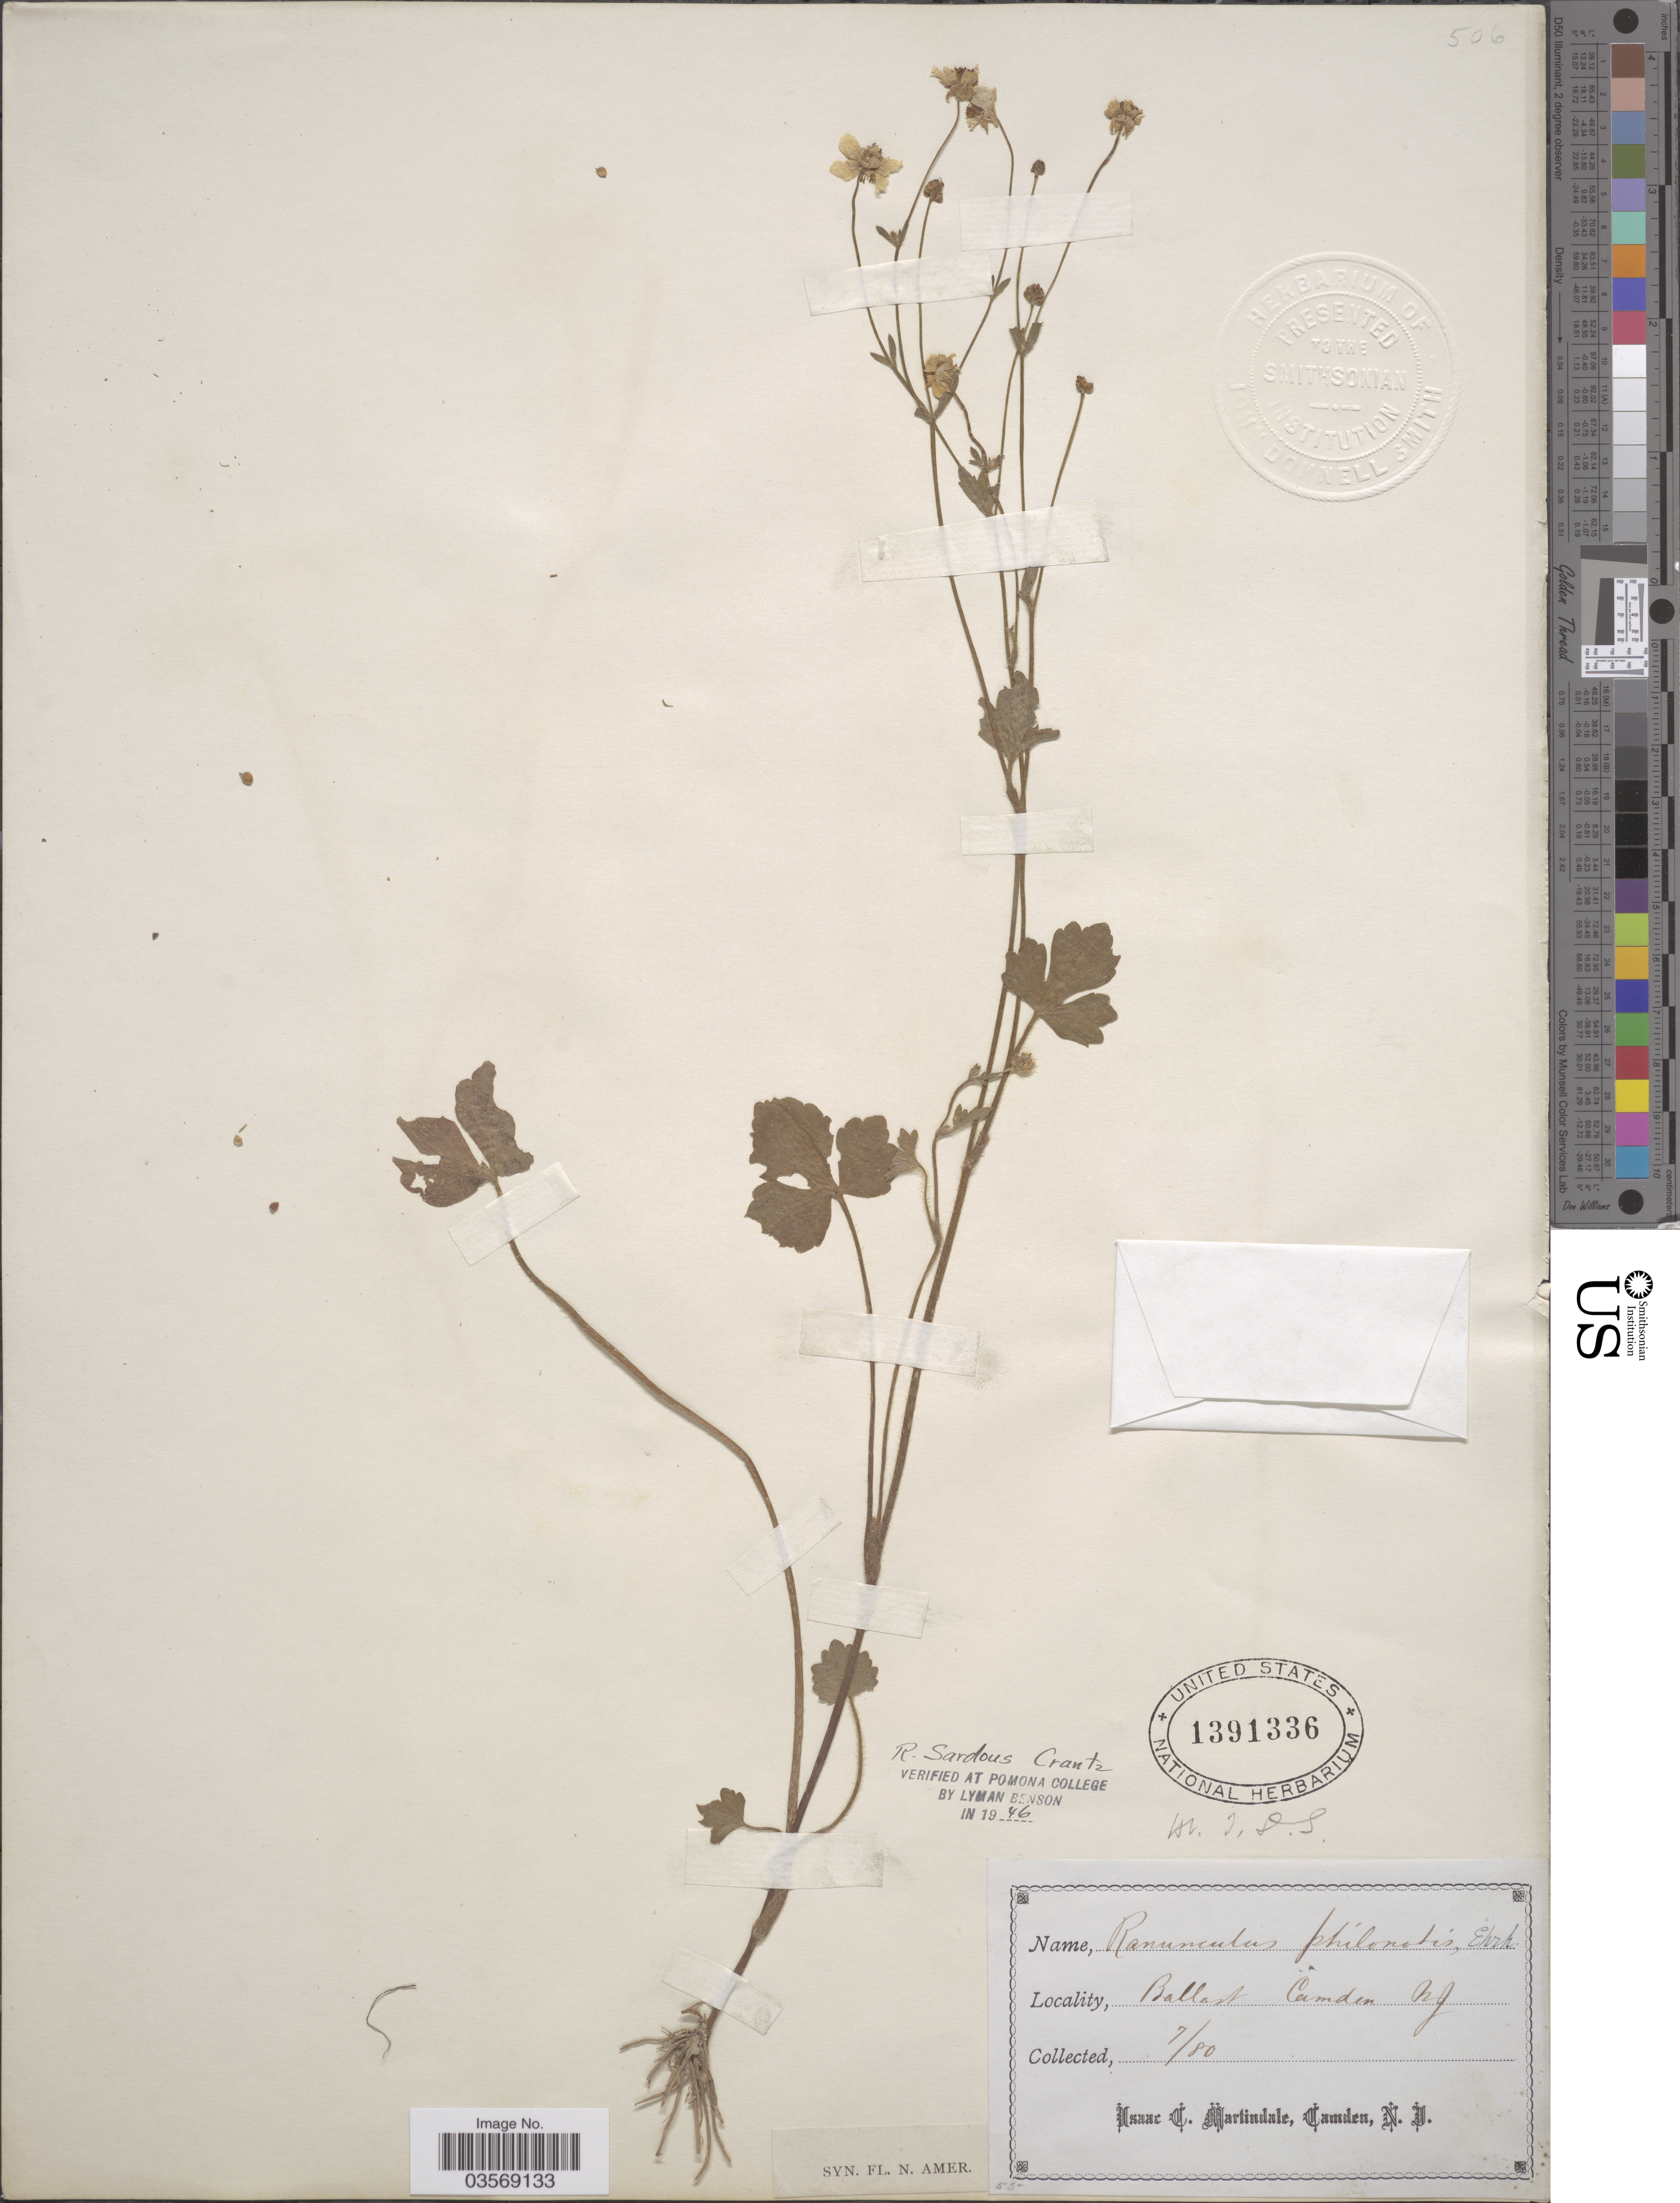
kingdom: Plantae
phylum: Tracheophyta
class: Magnoliopsida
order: Ranunculales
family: Ranunculaceae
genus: Ranunculus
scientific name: Ranunculus sardous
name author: Crantz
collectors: I. C. Martindale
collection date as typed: Transcribed d/m/y: /7/80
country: United States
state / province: New Jersey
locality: Ballast. Camden.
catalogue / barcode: US 1391336